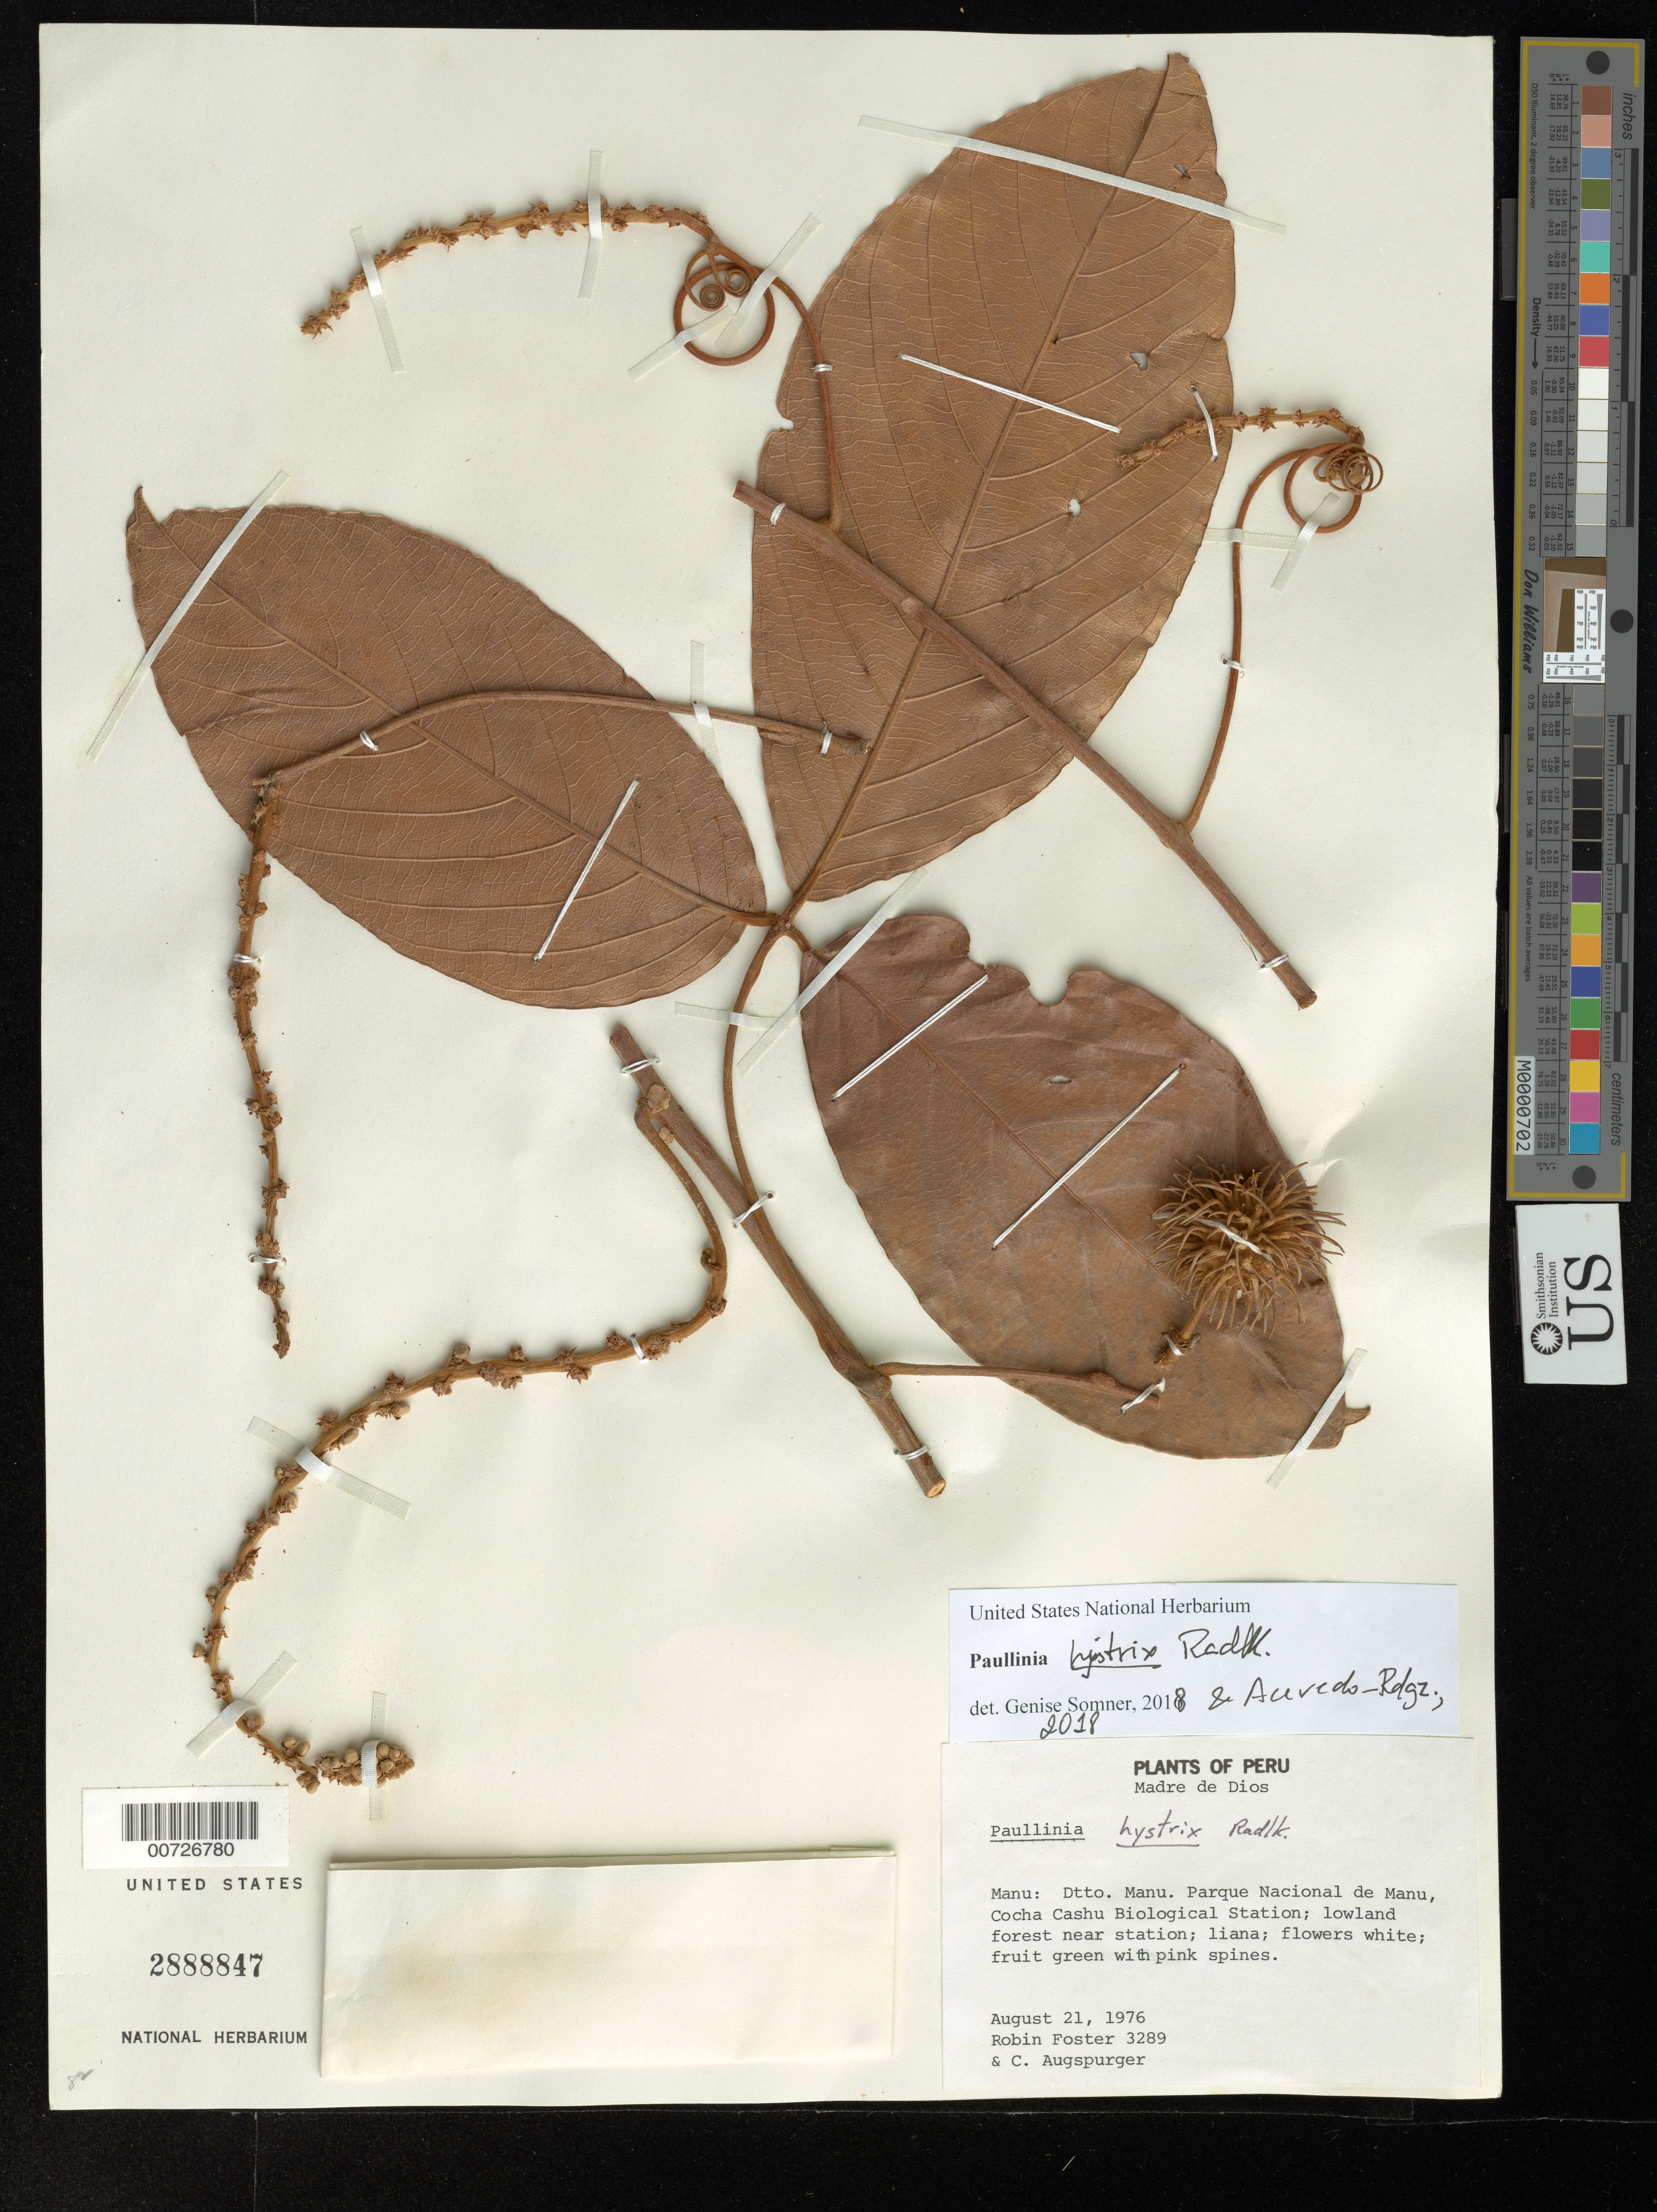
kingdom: Plantae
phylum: Tracheophyta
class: Magnoliopsida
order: Sapindales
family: Sapindaceae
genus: Paullinia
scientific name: Paullinia hystrix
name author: Radlk.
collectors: R. B. Foster & C. Augspurger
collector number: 3289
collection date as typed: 21 Aug 1976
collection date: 1976-08-21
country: Peru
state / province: Madre de Dios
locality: Manu: Dtto. Manu. Parque Nacional de Manu, Cocha Cashu Biological Station.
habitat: Lowland forest near station.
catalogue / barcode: US 2888847